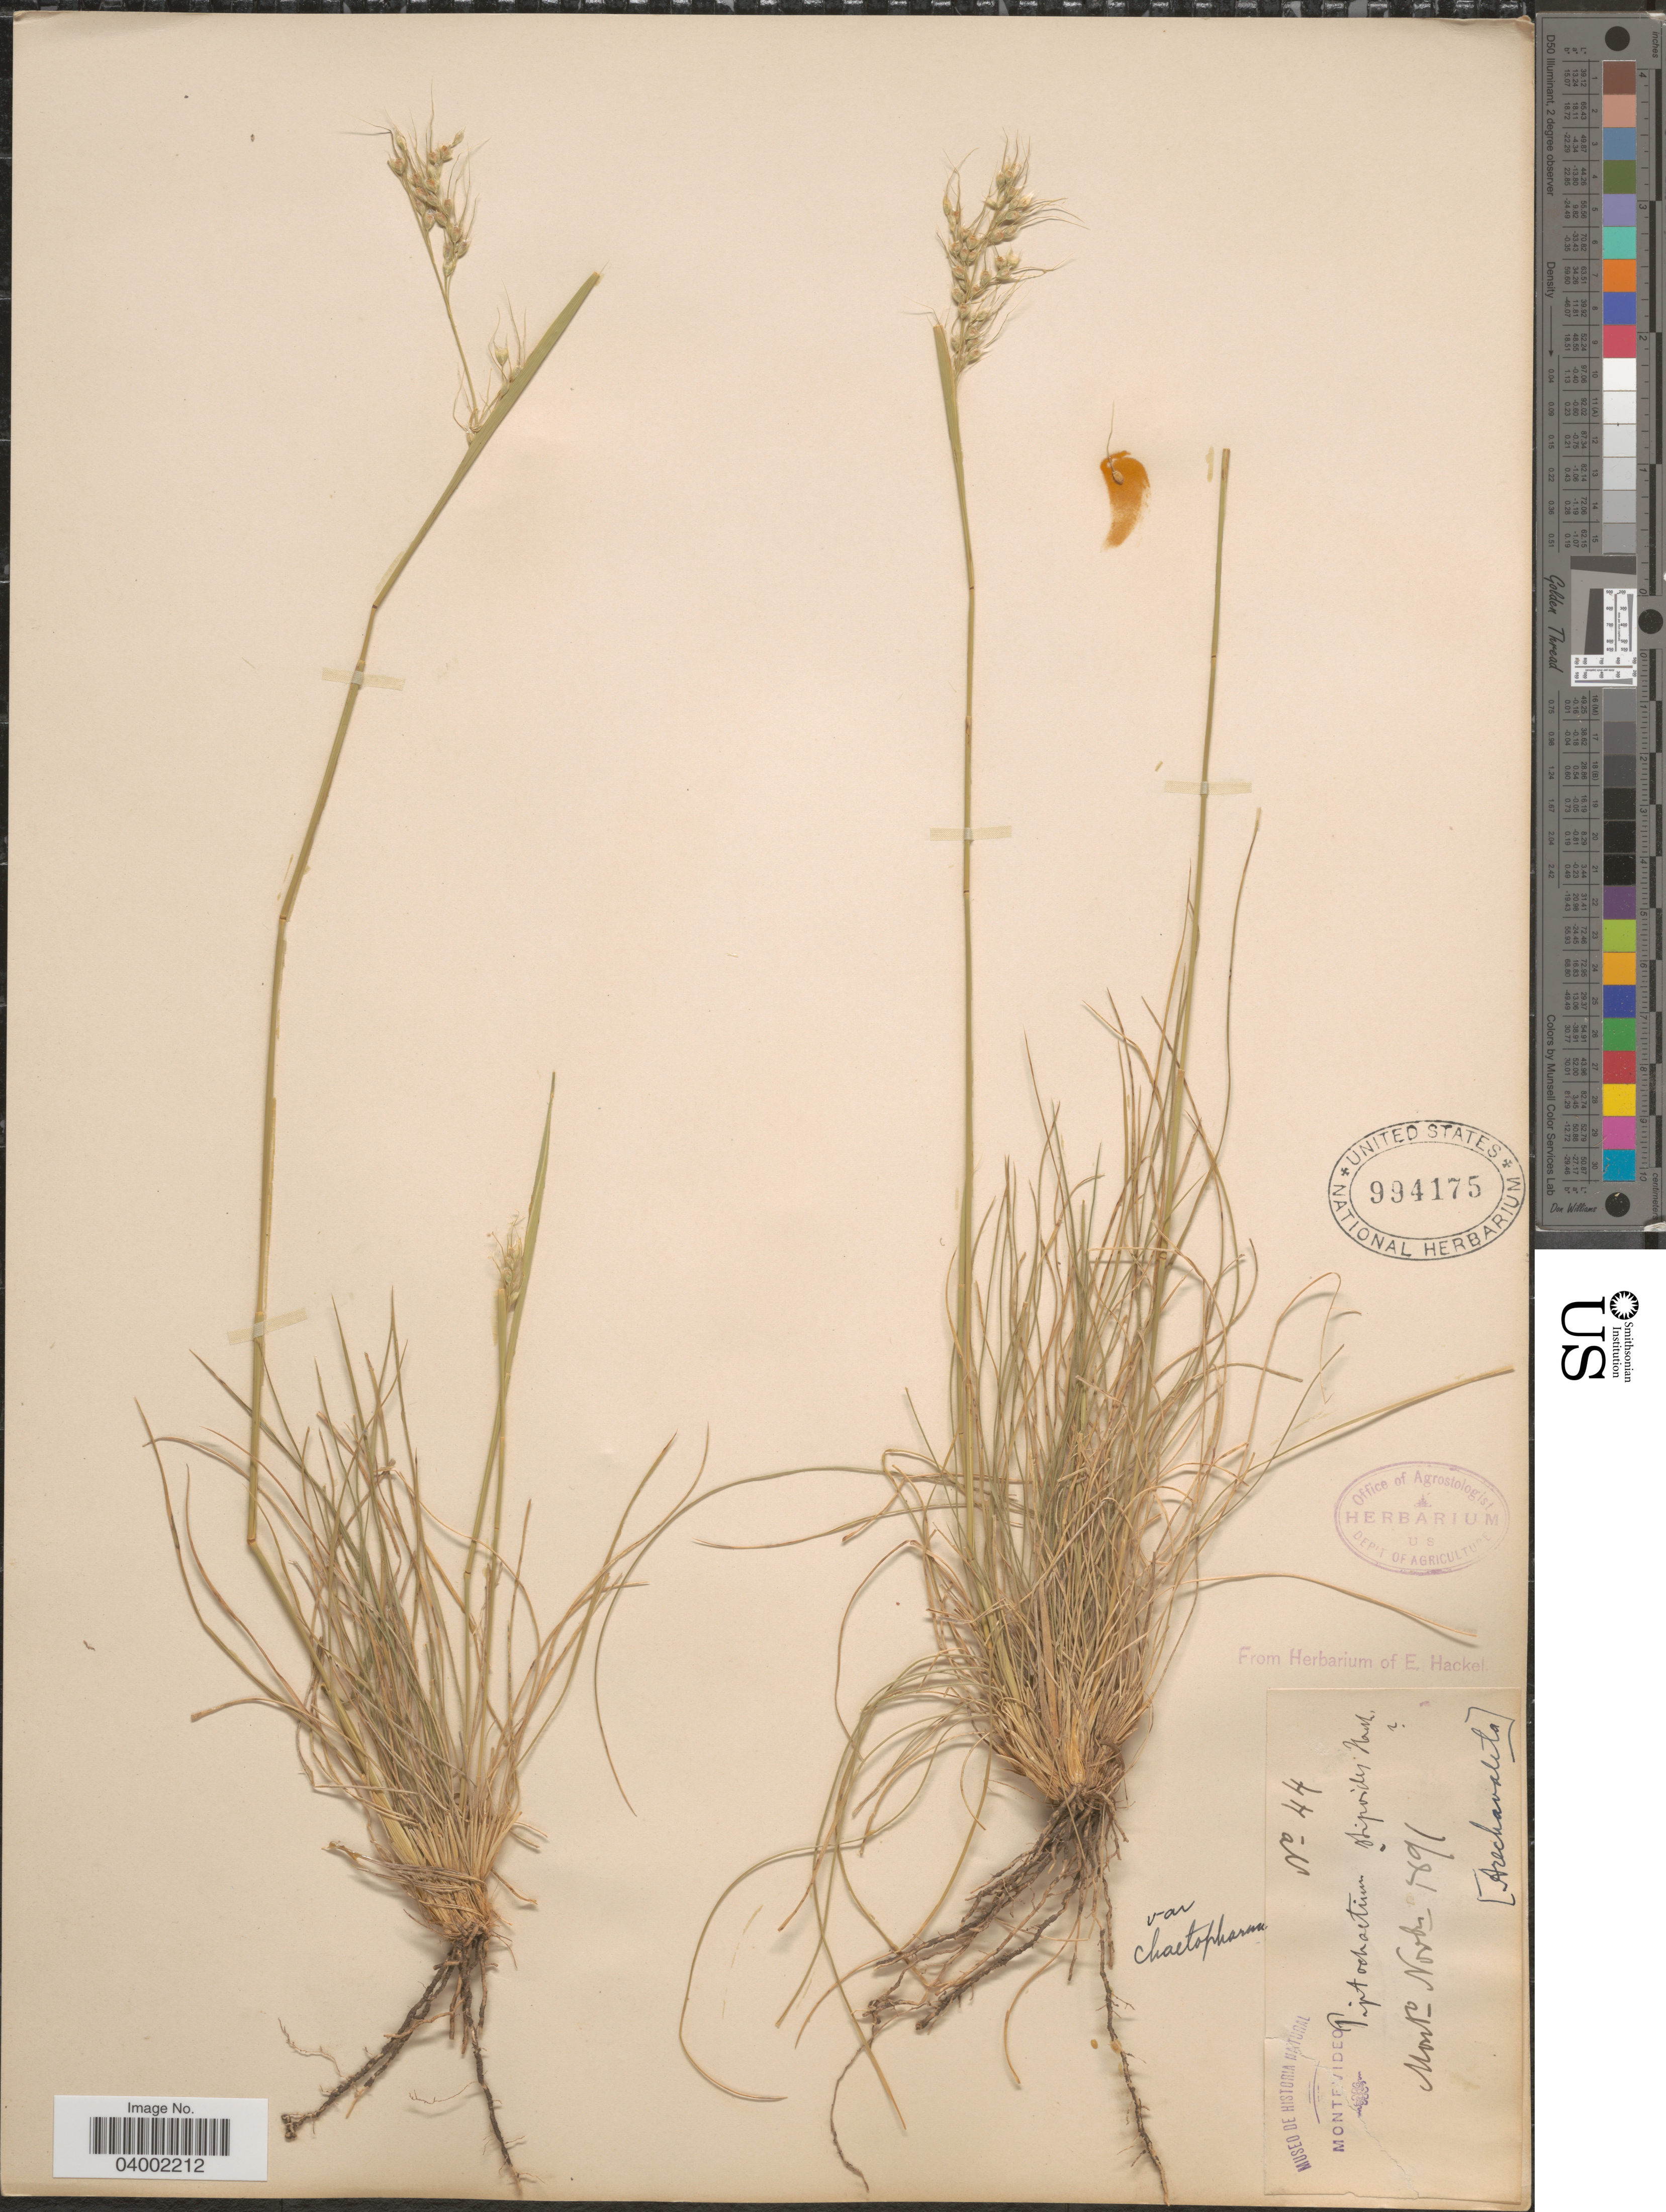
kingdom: Plantae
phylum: Tracheophyta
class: Liliopsida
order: Poales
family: Poaceae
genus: Piptochaetium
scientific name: Piptochaetium stipoides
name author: (Trin. & Rupr.) Hack. & Arechav.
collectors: Arechavaleta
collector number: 44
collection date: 1891-11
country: Uruguay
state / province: Montevideo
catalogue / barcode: US 994175